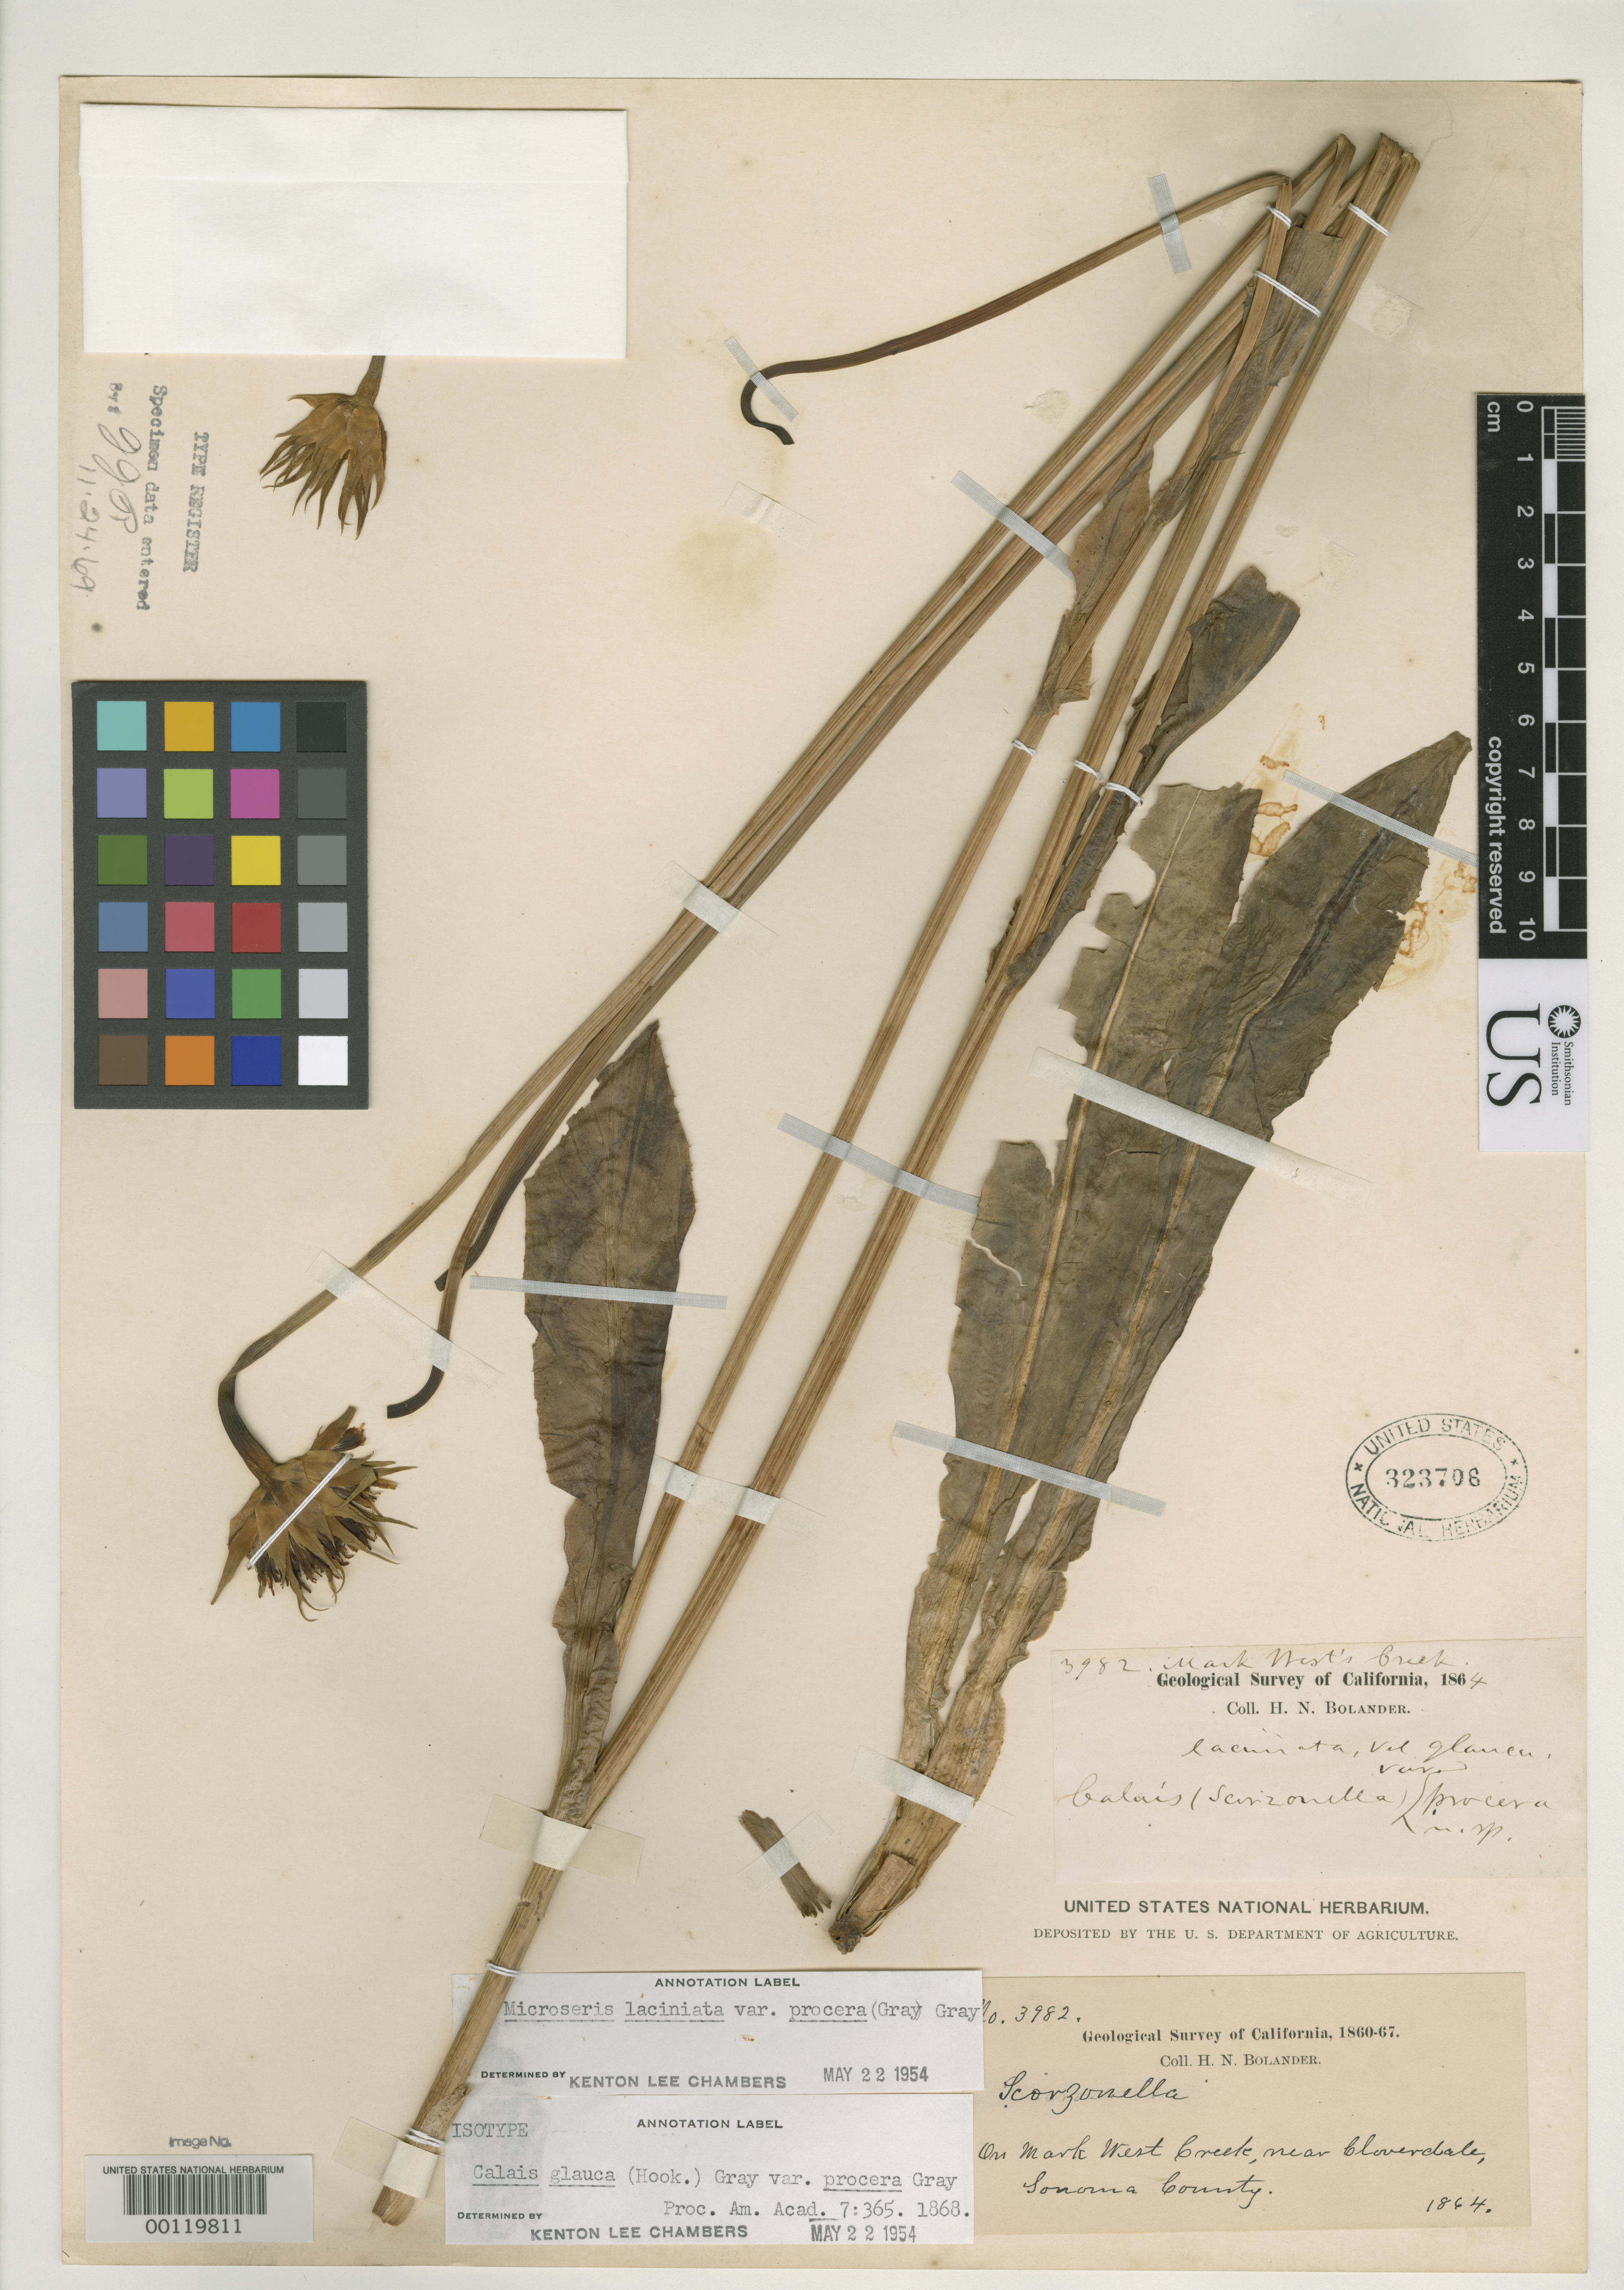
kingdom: Plantae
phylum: Tracheophyta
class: Magnoliopsida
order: Asterales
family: Asteraceae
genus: Calais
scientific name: Calais glauca var. procera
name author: A. Gray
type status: Type Collection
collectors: H. Bolander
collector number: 3982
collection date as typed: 1864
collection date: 1864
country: United States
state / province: California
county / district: Sonoma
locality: Cloverdale.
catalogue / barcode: US 323706